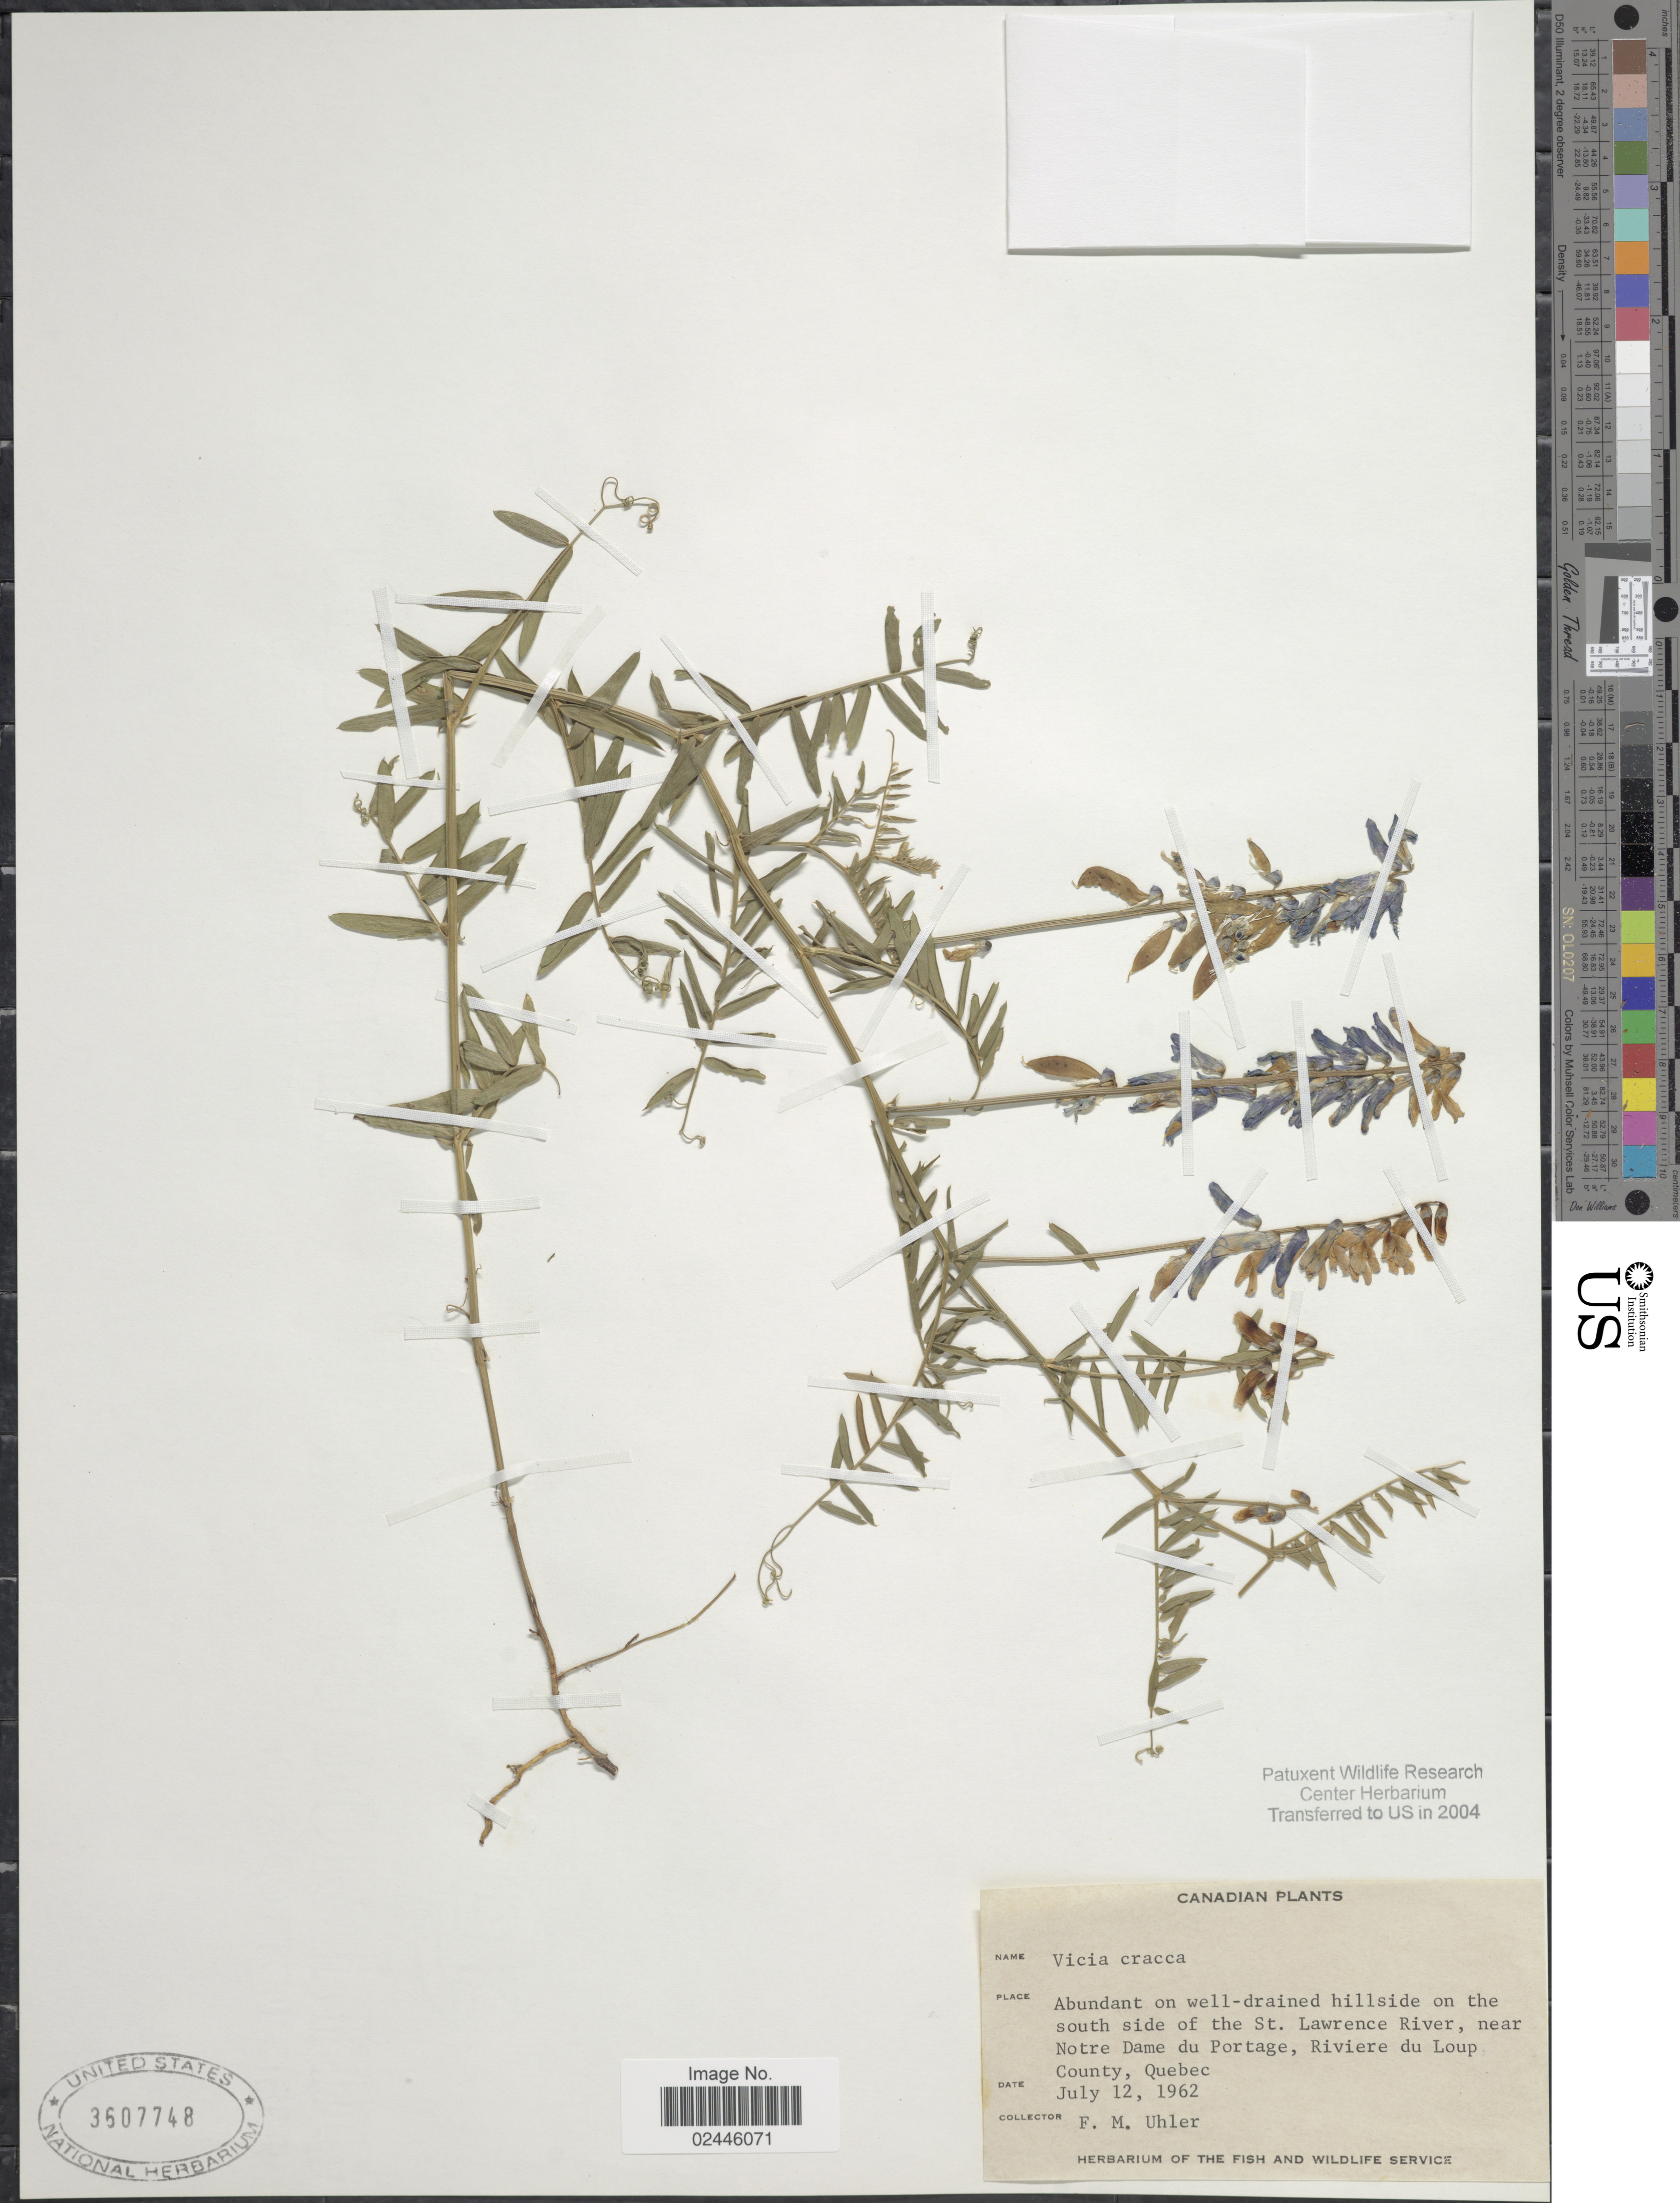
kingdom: Plantae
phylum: Tracheophyta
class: Magnoliopsida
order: Fabales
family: Fabaceae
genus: Vicia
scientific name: Vicia cracca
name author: L.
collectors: F. M. Uhler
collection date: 1962-07-12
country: Canada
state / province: Quebec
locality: On well-drained hillside on the south side of the St. Lawrence River, near Notre Dame du Portrage, Riviere du Loup County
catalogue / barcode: US 3607748